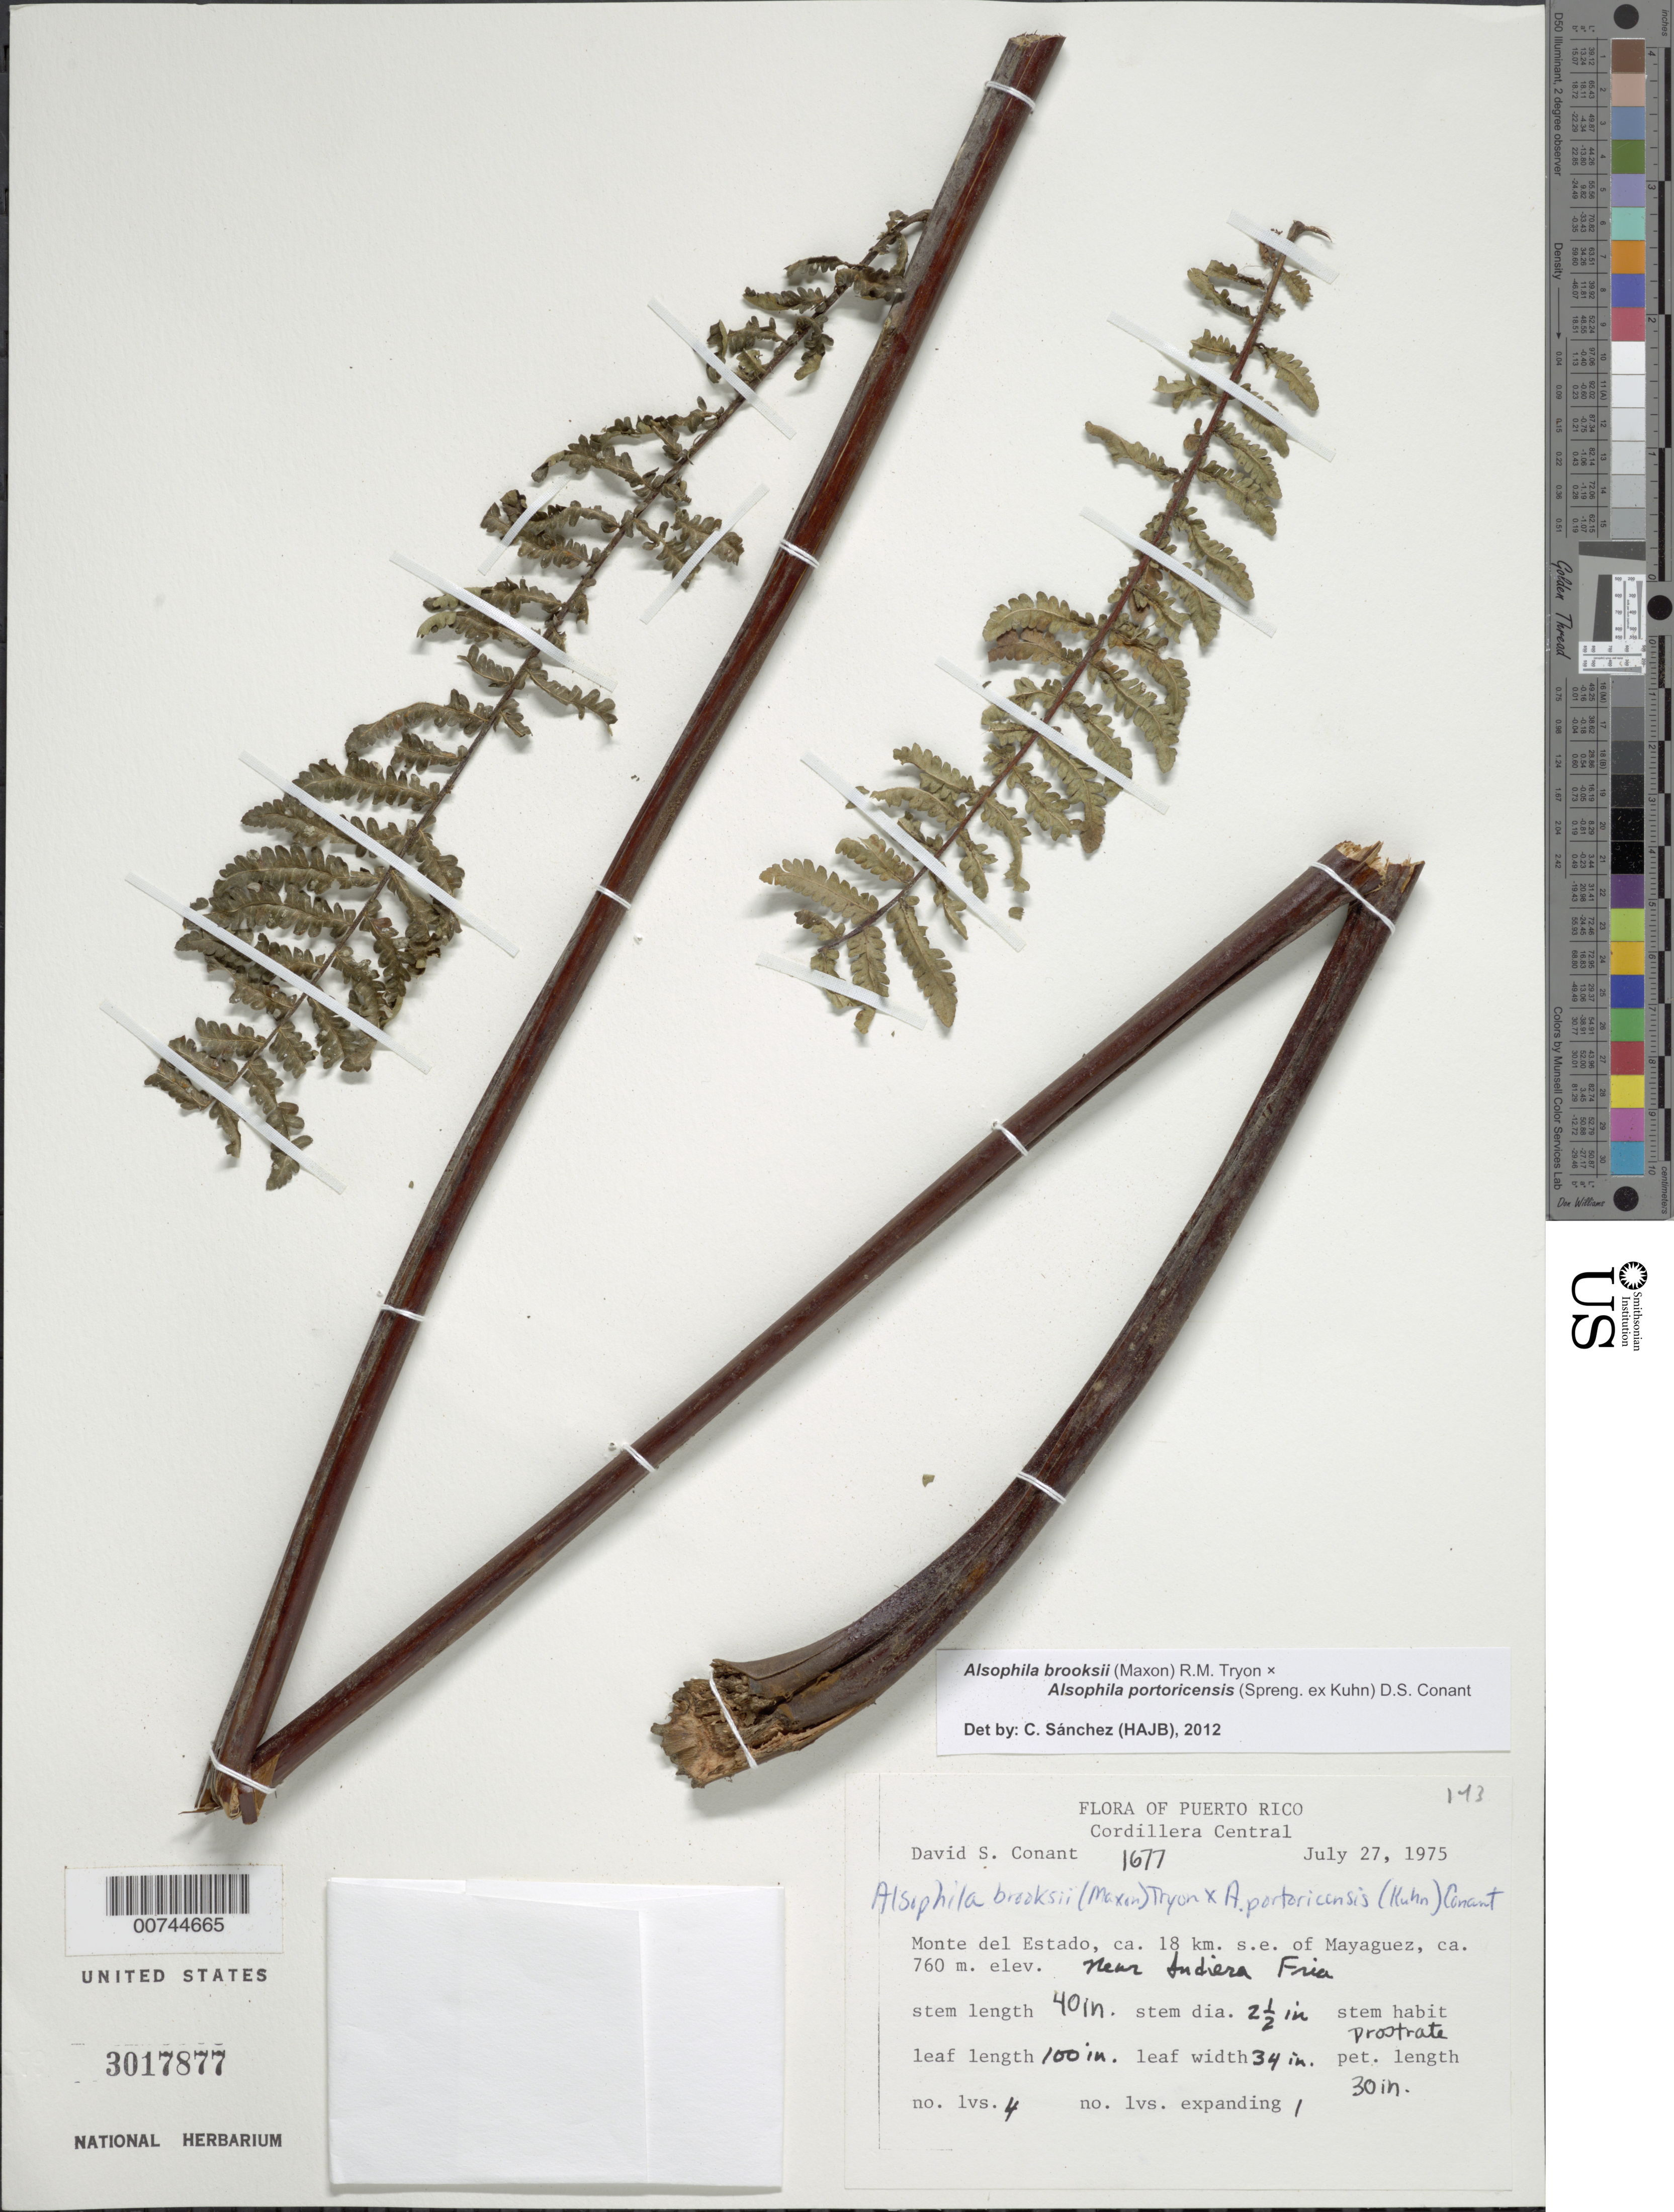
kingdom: Plantae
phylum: Tracheophyta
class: Polypodiopsida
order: Cyatheales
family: Cyatheaceae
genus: Alsophila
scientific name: Alsophila brooksii x A. portoricensis (Spreng. ex Kuhn) D.S. Conant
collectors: D. S. Conant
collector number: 1677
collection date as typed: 27 Jul 1975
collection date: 1975-07-27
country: Puerto Rico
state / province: Mayagüez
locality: Cordillera Central: Monte del Estado, ca 18 km SE of Mayaguez, near Indiera Fría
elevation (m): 760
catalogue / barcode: US 3017877